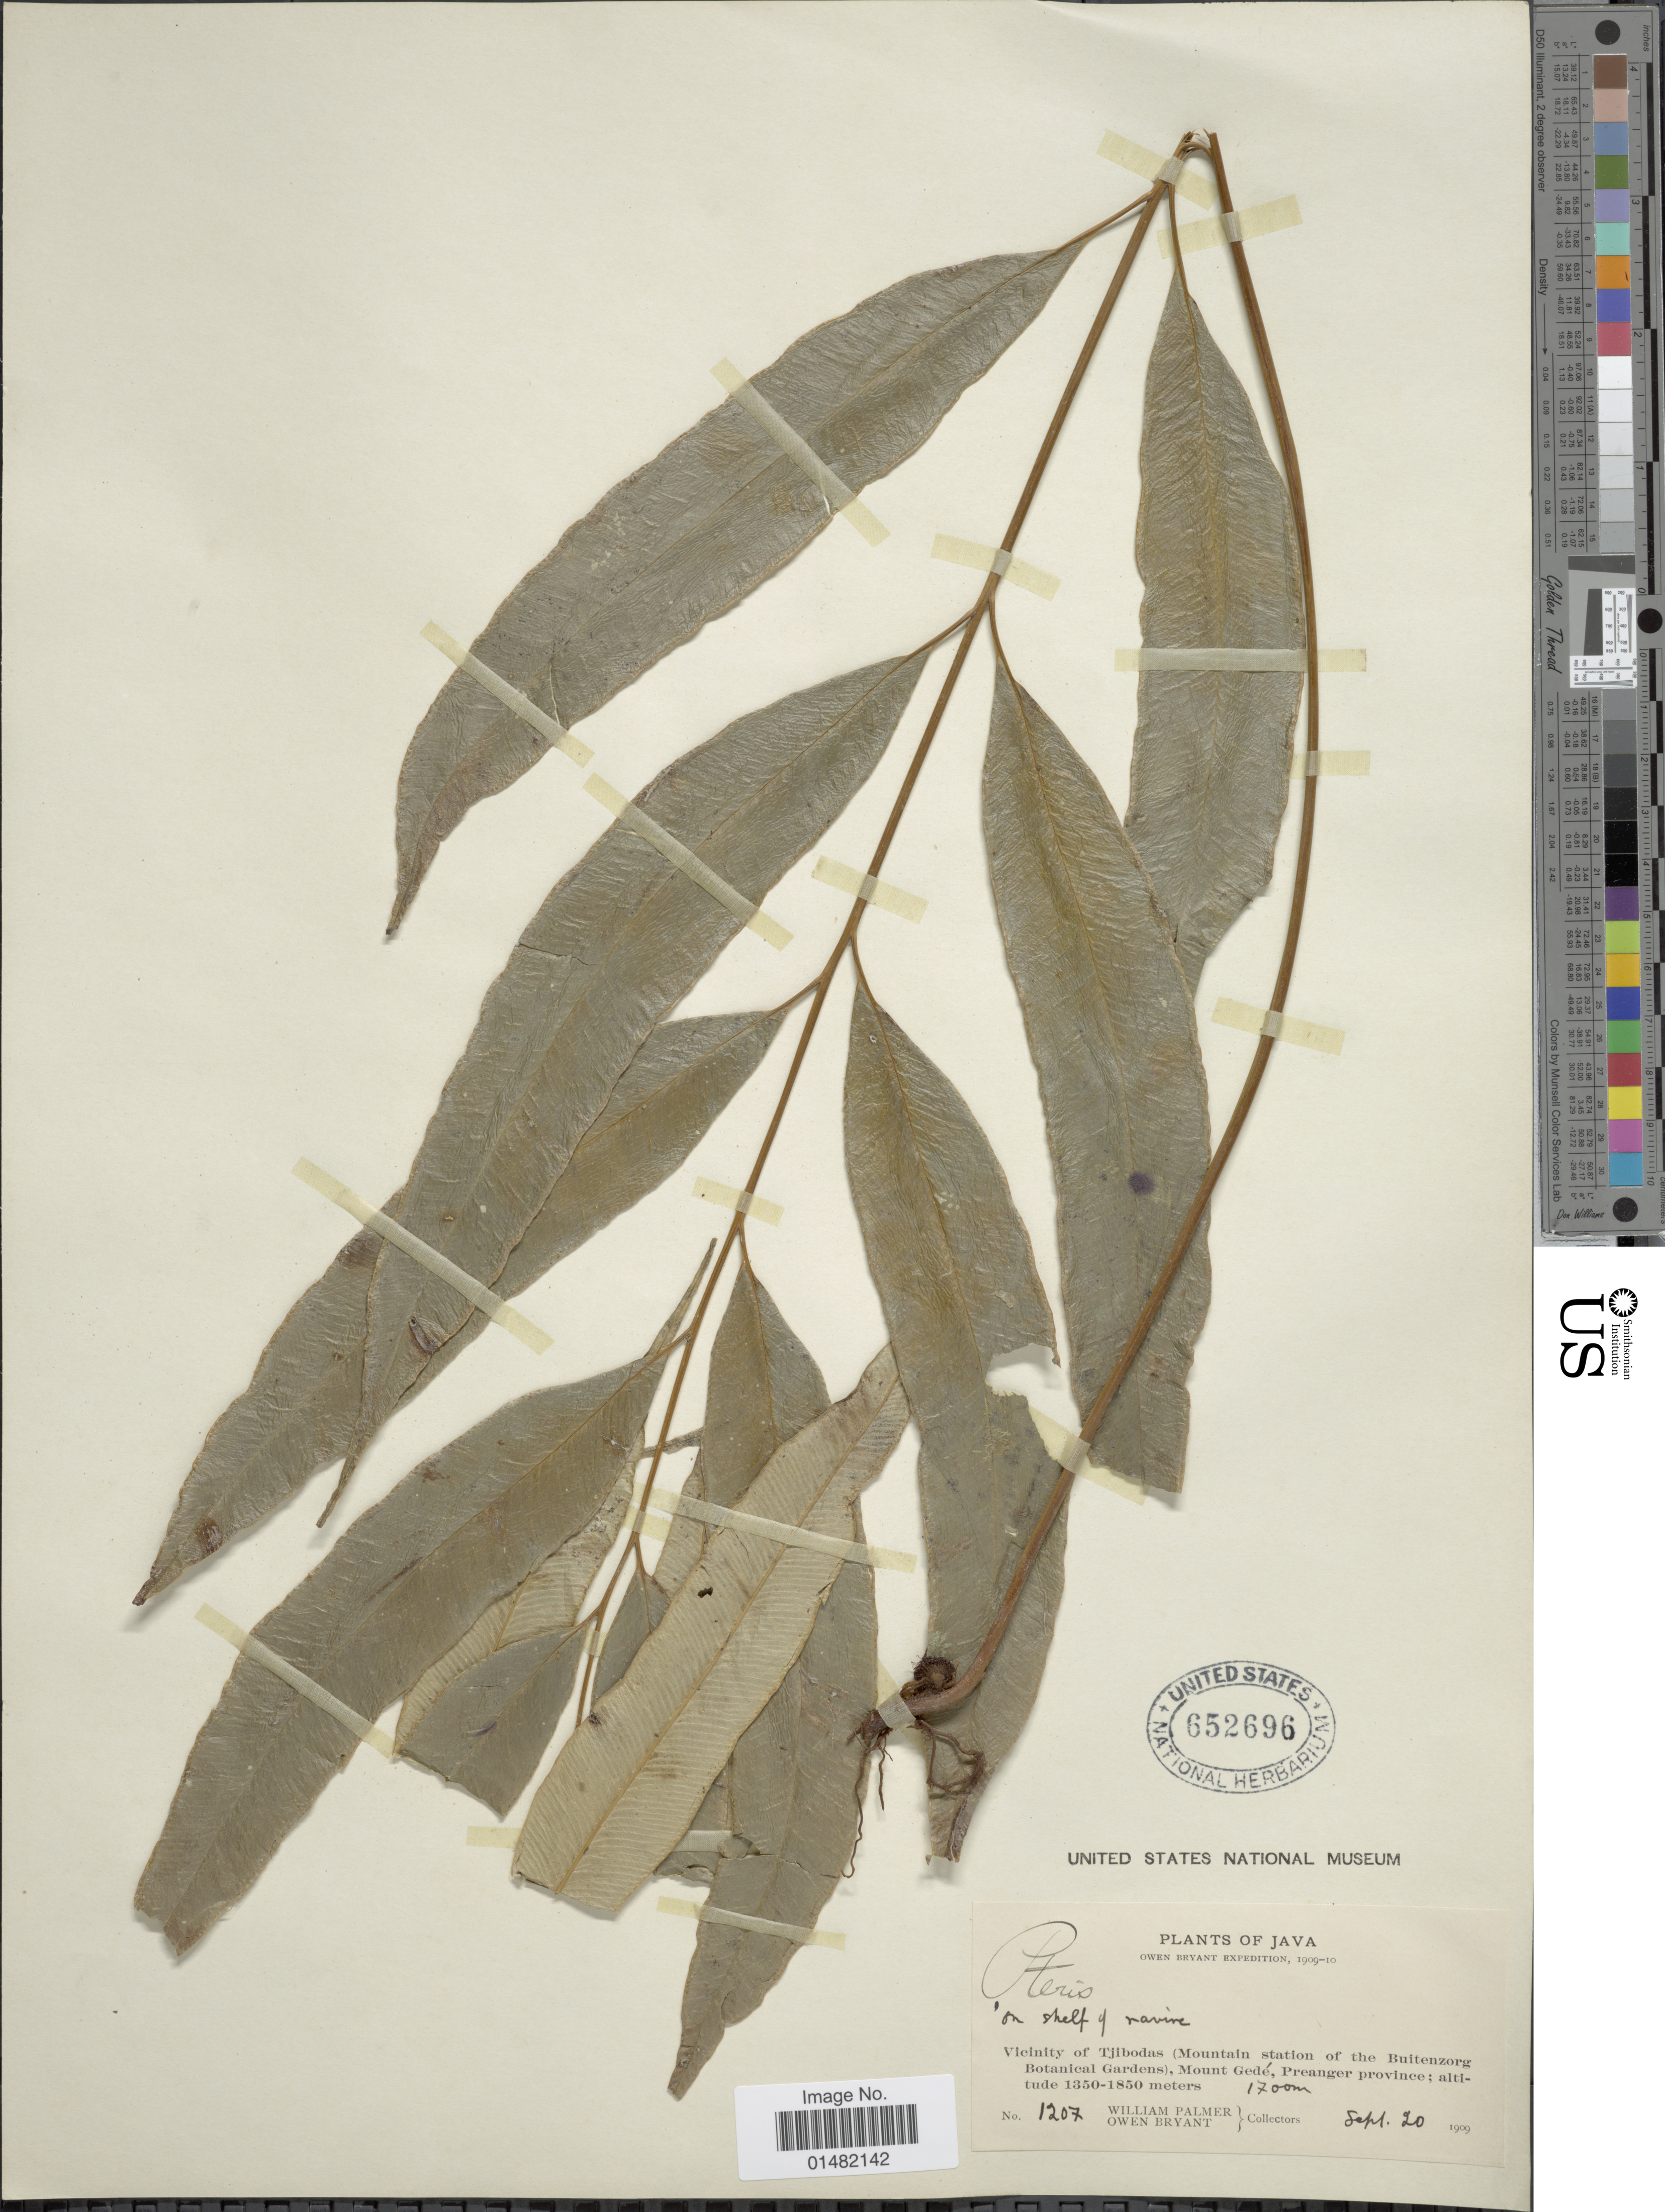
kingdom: Plantae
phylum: Tracheophyta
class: Polypodiopsida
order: Polypodiales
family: Pteridaceae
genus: Pteris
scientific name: Pteris sp.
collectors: W. Palmer & O. Bryant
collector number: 1207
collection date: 1909-09-20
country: Indonesia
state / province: Java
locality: Vicinity of Tjibodas (Mountain station of the Buitenzorg Botanical Gardens), Mount Gedé, Preanger province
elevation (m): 1700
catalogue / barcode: US 652696